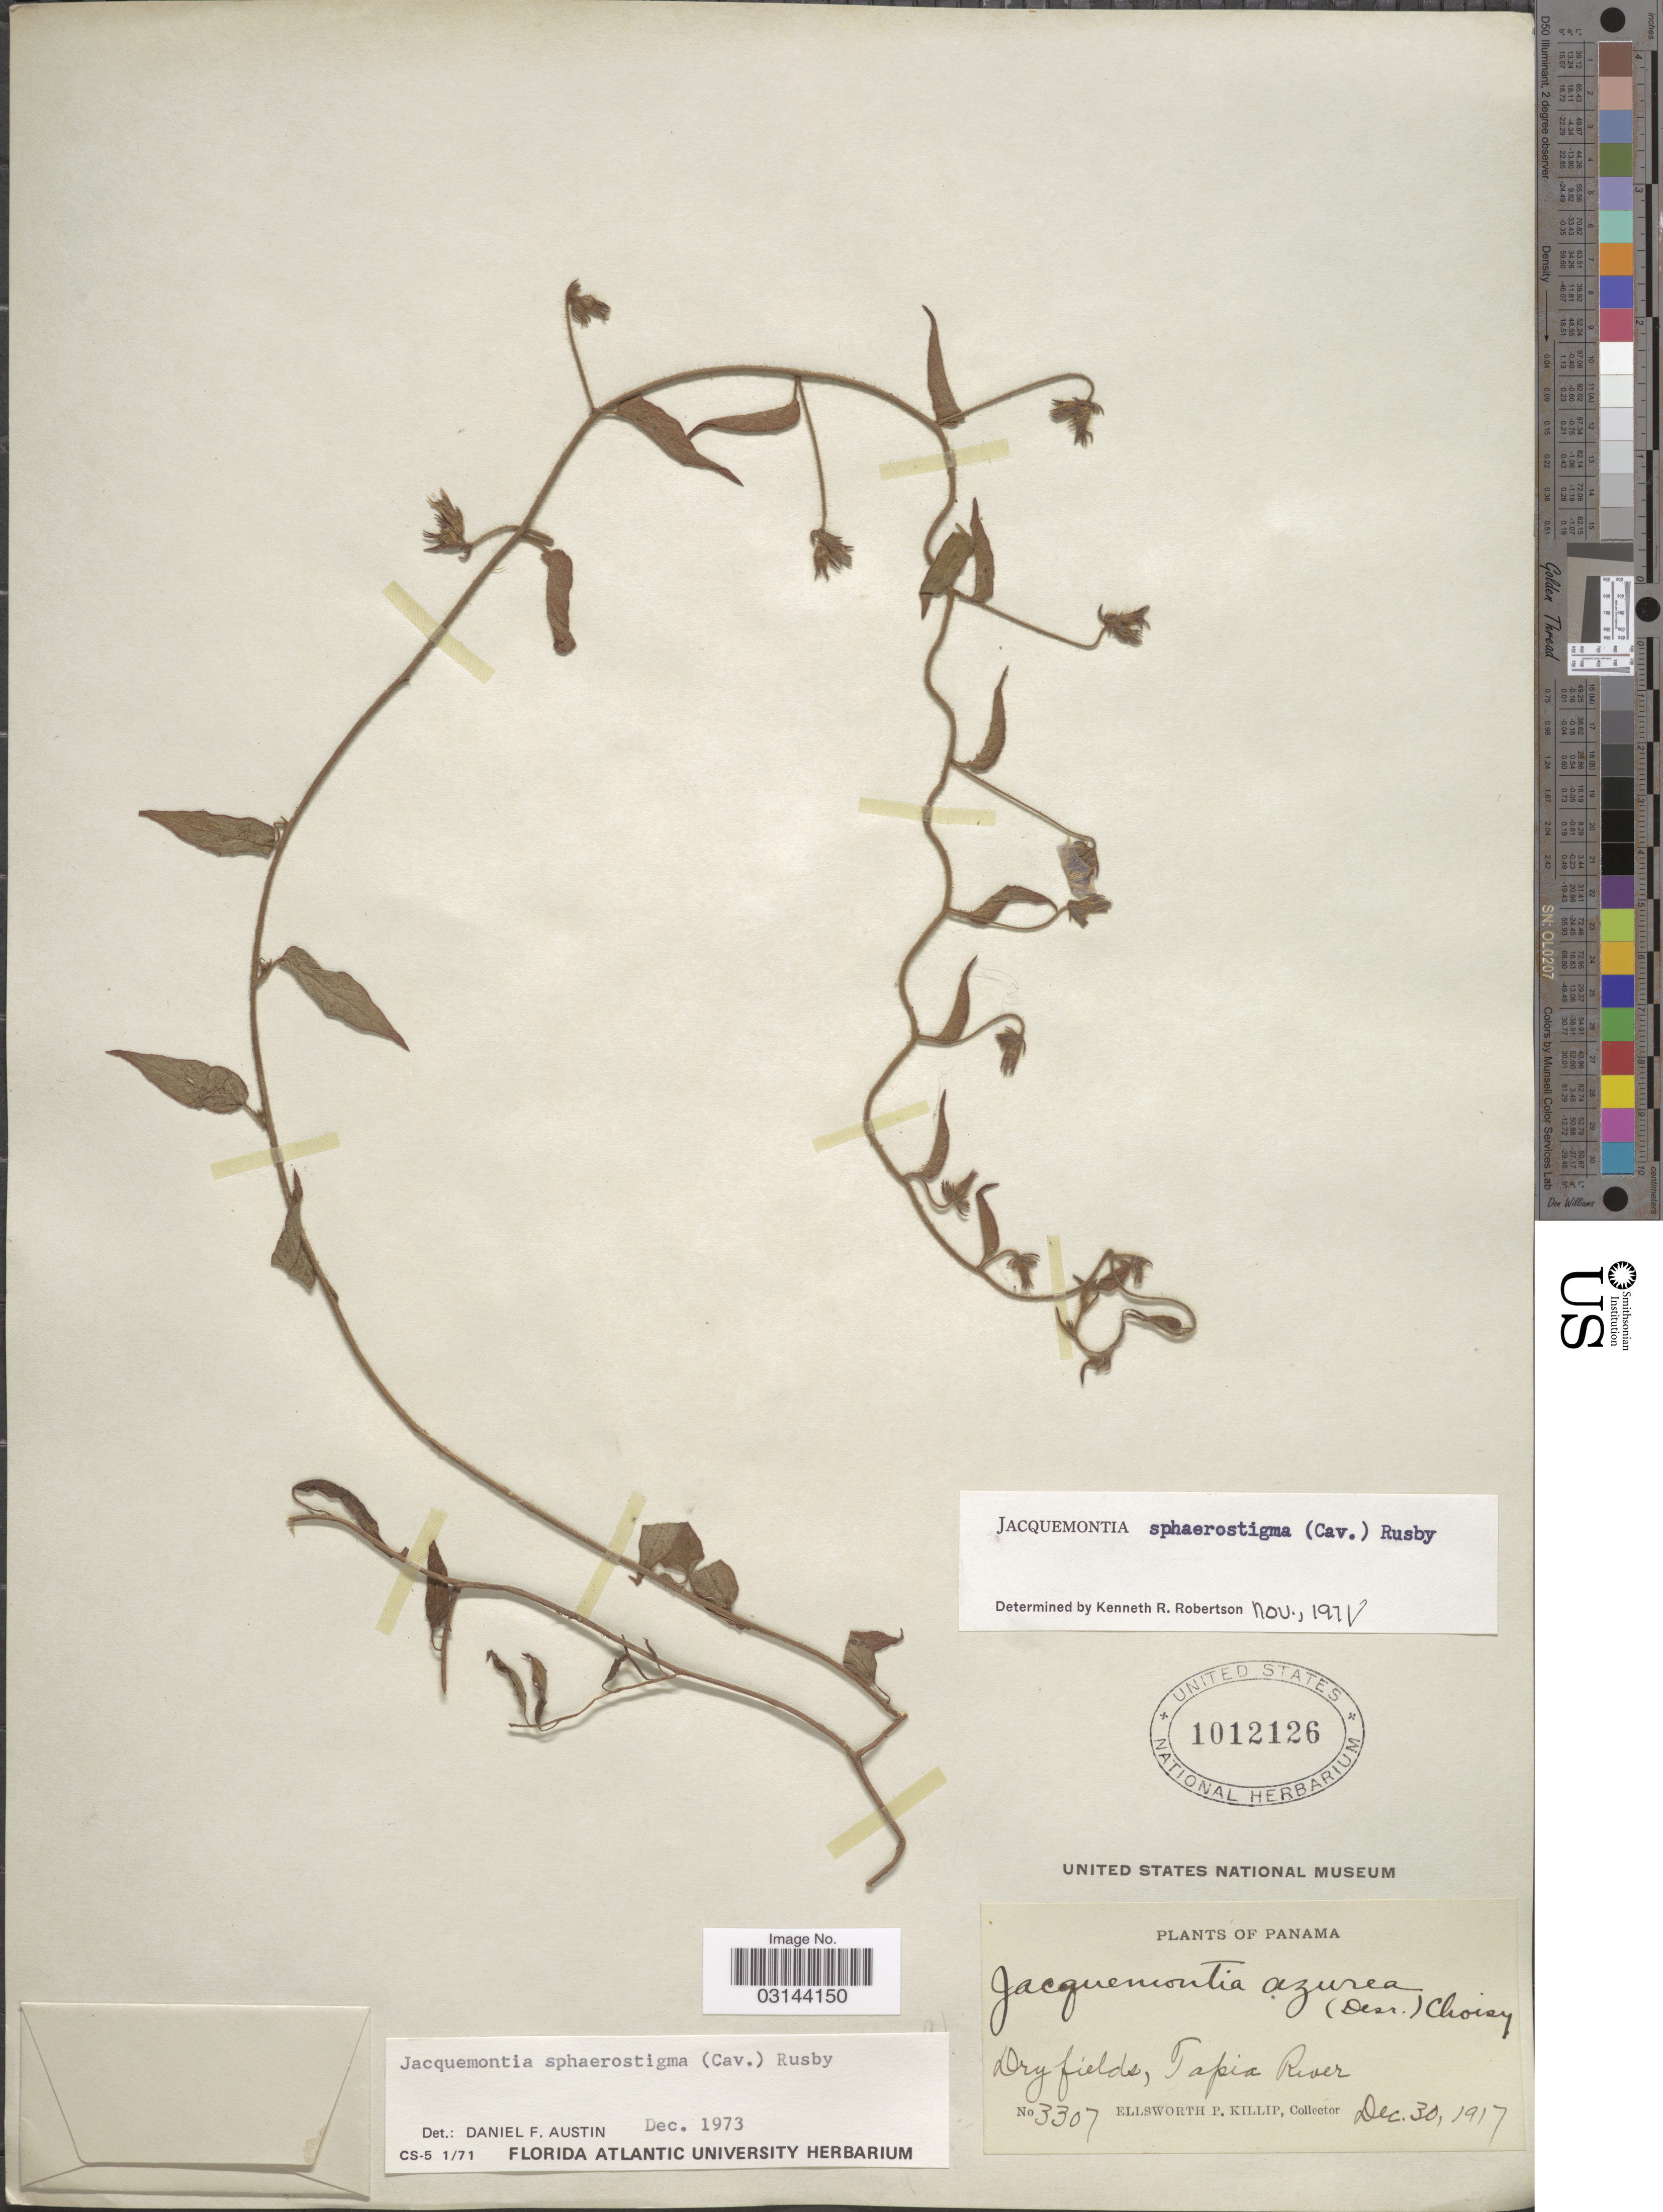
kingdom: Plantae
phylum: Tracheophyta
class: Magnoliopsida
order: Solanales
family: Convolvulaceae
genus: Jacquemontia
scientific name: Jacquemontia sphaerostigma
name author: (Cav.) Rusby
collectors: E. P. Killip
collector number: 3307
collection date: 1917-12-30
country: Panama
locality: Panama, Dry fields, Tapia River.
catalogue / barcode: US 1012126